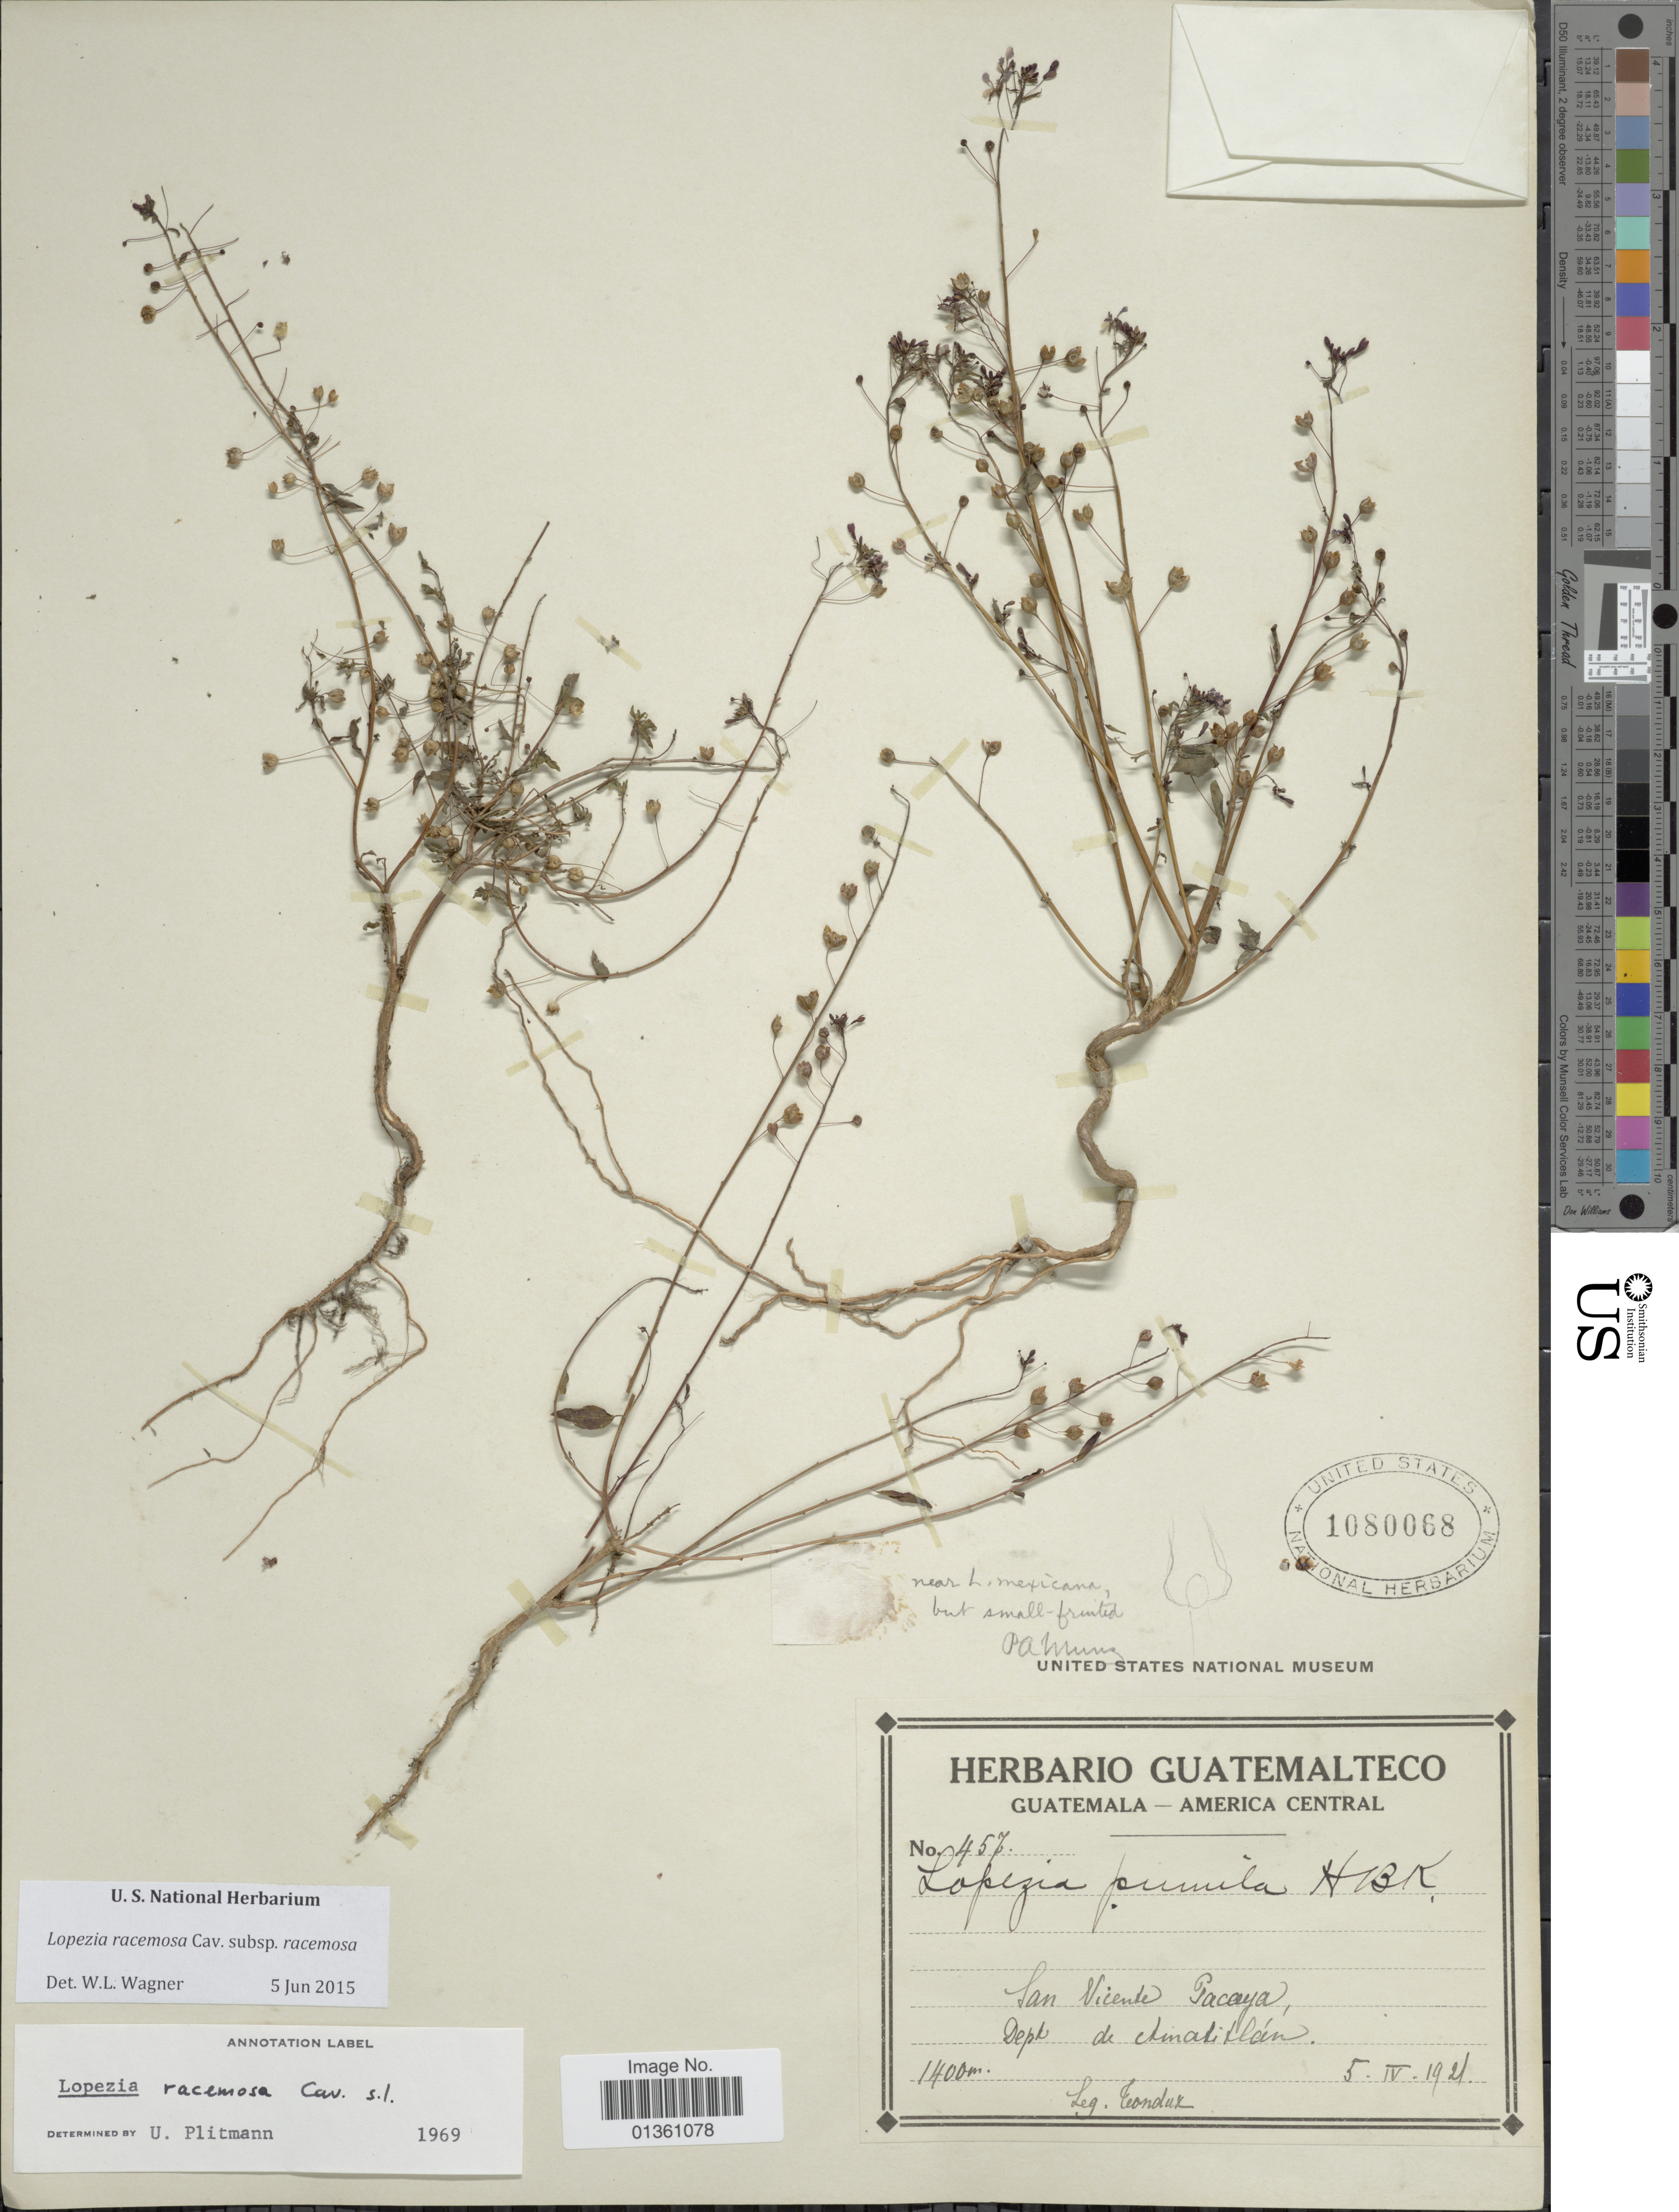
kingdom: Plantae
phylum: Tracheophyta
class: Magnoliopsida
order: Myrtales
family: Onagraceae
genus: Lopezia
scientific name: Lopezia racemosa subsp. racemosa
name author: Cav.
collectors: A. Tonduz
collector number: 457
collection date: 1921-04-05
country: Guatemala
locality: San Vicente Pacaya, Dept de Amatitlán.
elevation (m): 1400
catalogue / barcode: US 1080068